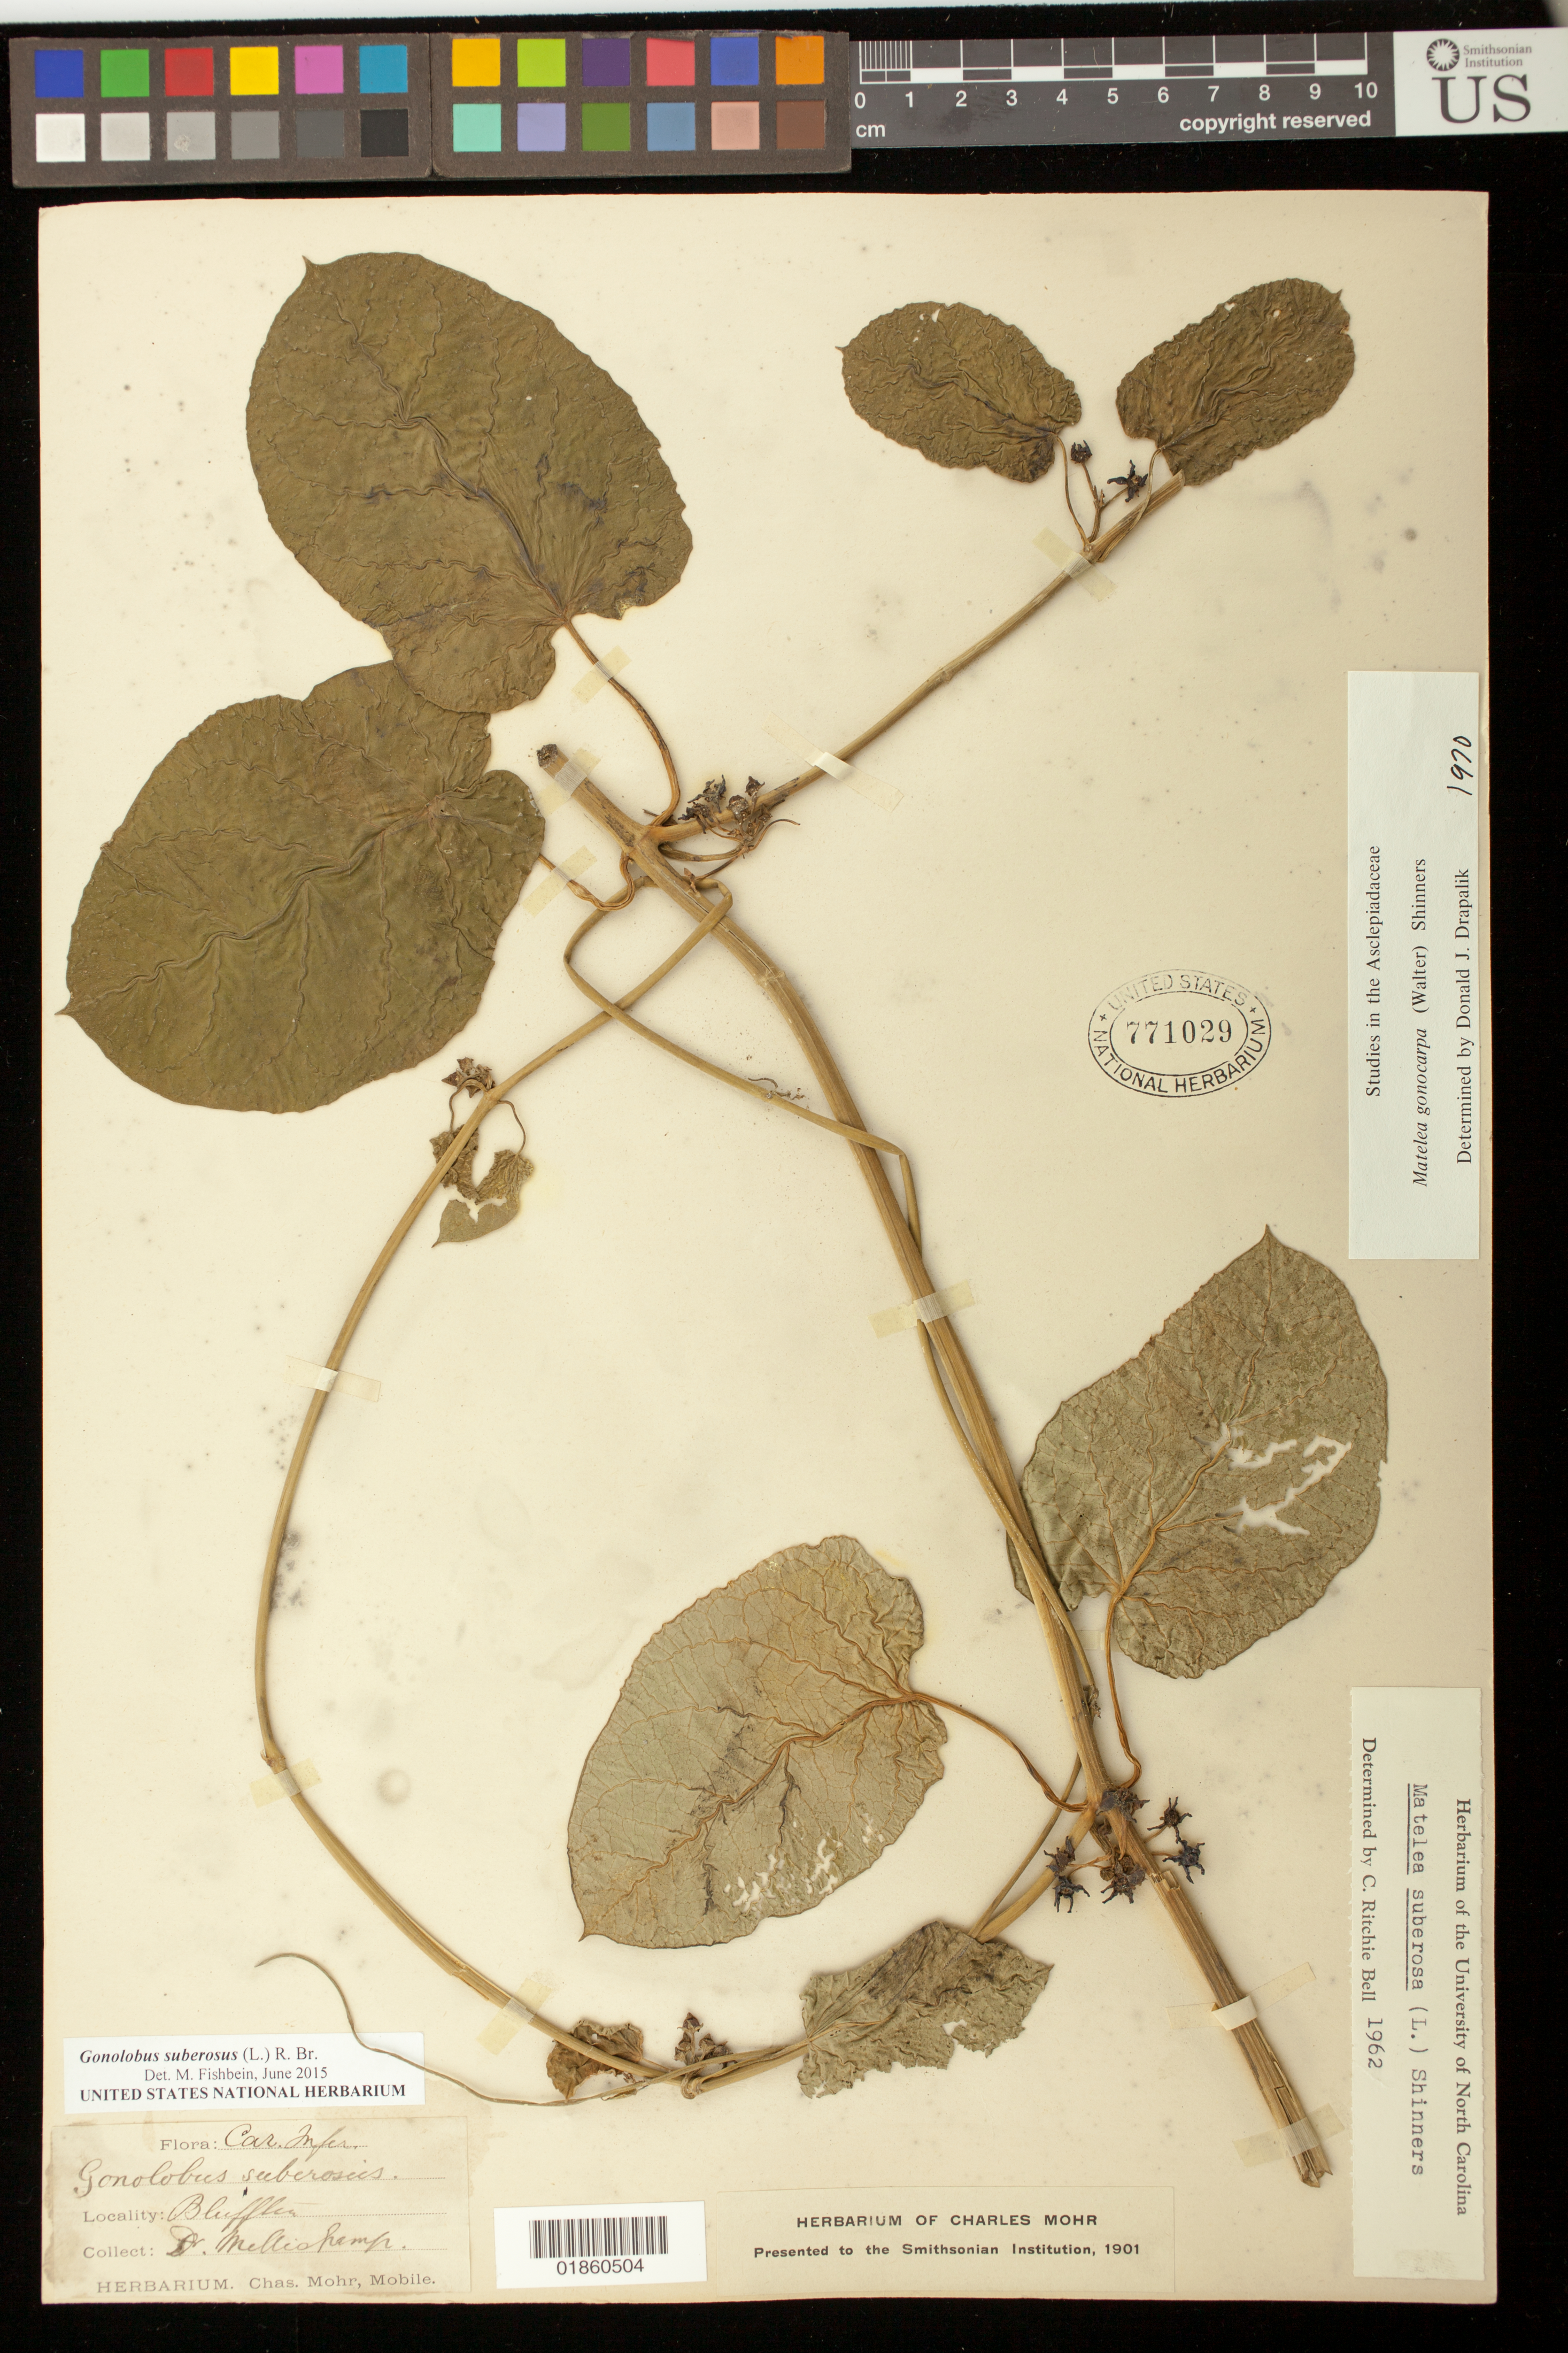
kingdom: Plantae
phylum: Tracheophyta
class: Magnoliopsida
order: Gentianales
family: Apocynaceae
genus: Gonolobus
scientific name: Gonolobus suberosus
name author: (L.) R. Br.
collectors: J. H. Mellichamp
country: United States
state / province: South Carolina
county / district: Beaufort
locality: Bluffton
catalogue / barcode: US 771029